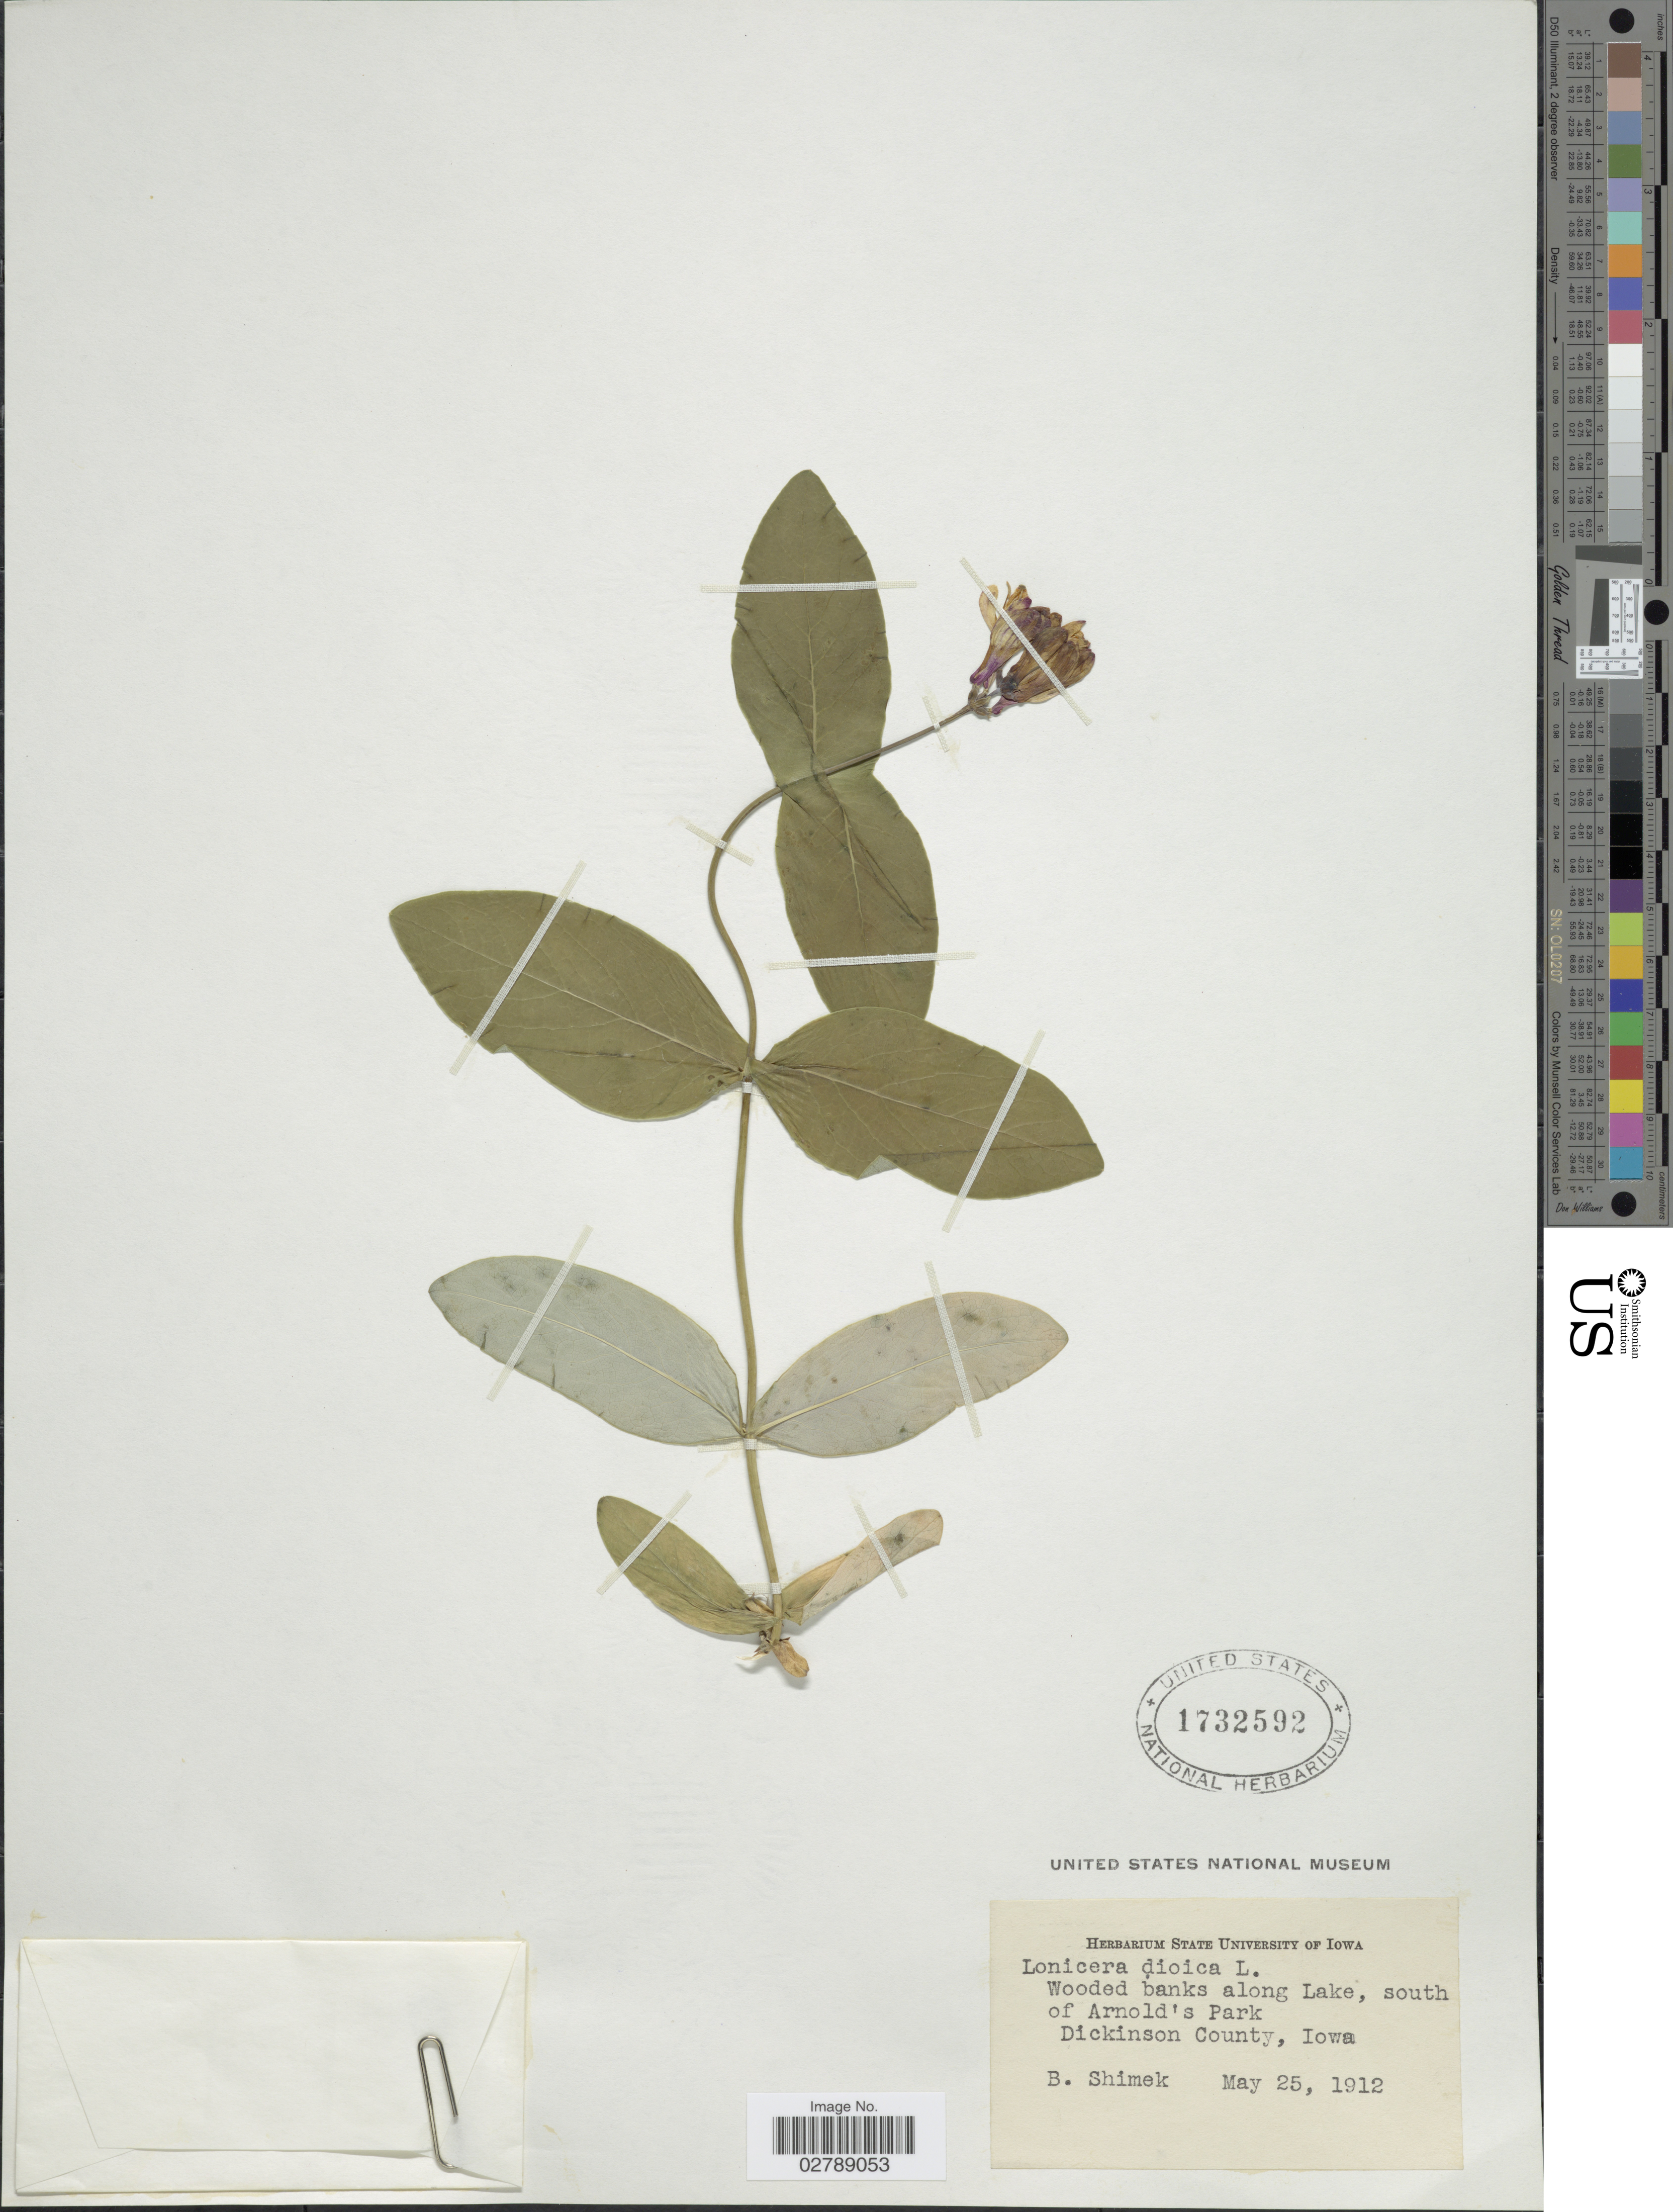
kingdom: Plantae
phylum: Tracheophyta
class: Magnoliopsida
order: Dipsacales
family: Caprifoliaceae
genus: Lonicera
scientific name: Lonicera dioica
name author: L.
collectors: B. Shimek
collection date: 1912-05-25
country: United States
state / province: Iowa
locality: Wooded banks along Lake, south of Arnold's Park. Dickinson County.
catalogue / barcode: US 1732592